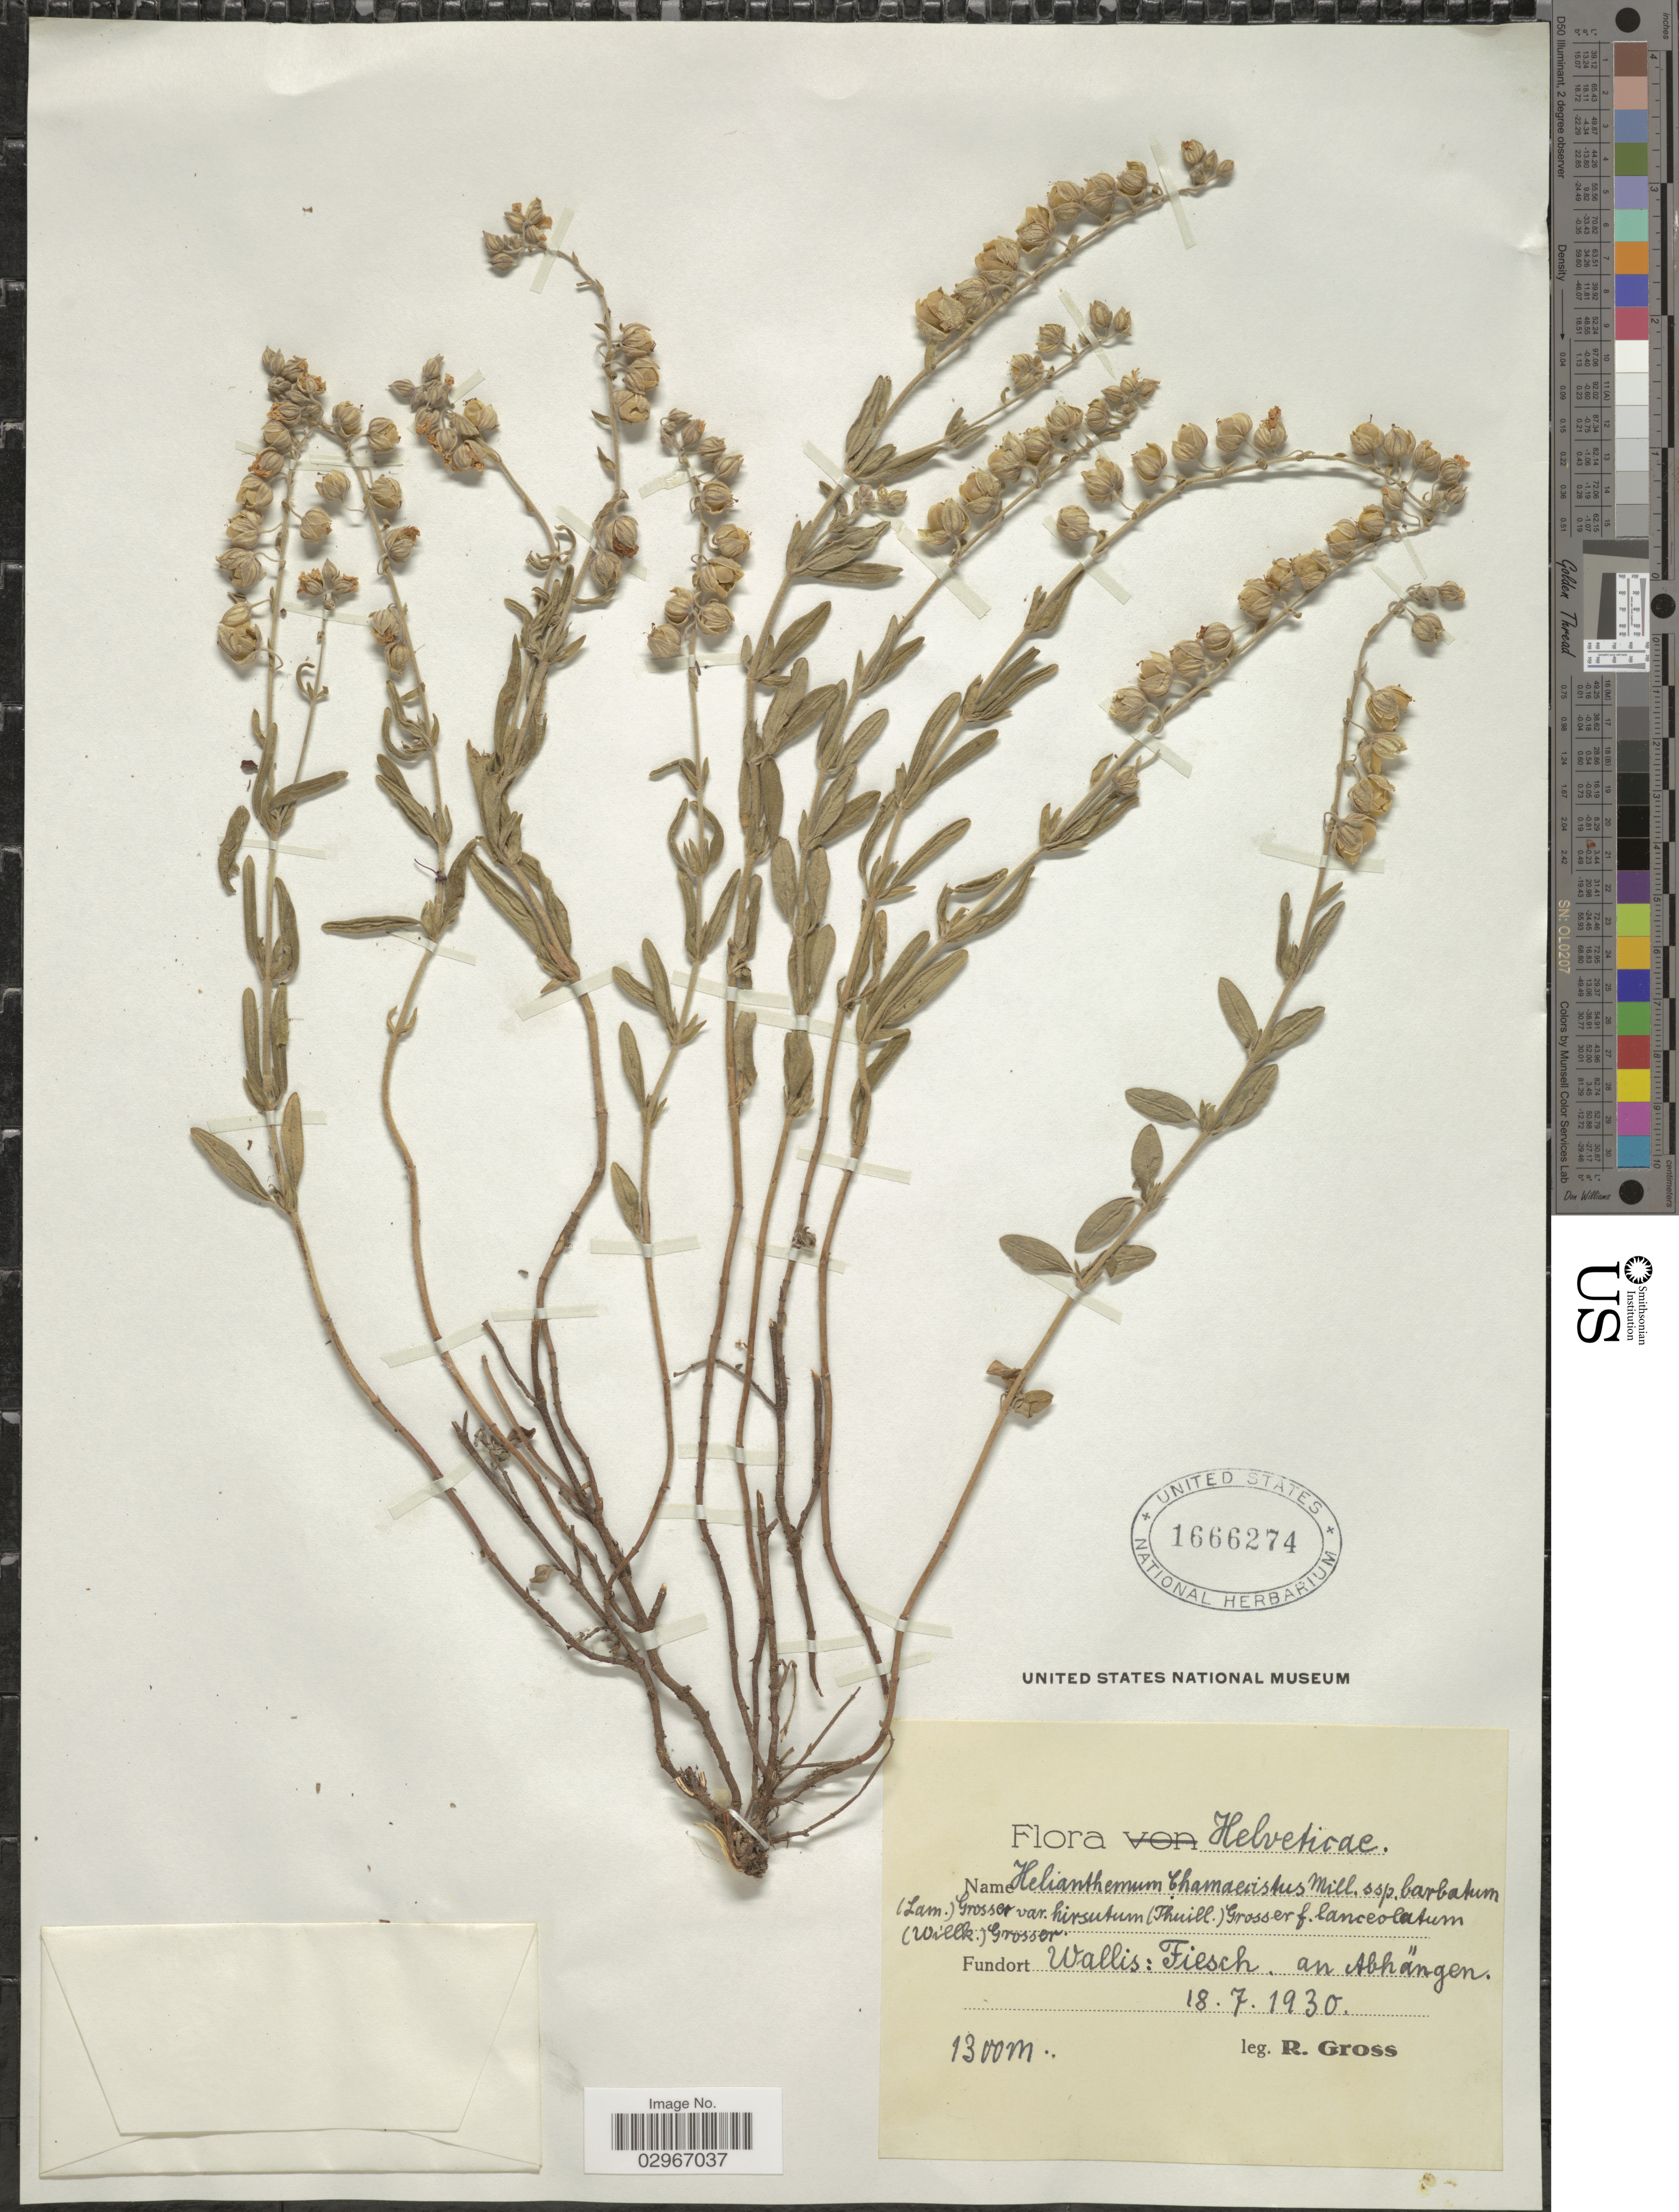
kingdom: Plantae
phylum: Tracheophyta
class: Magnoliopsida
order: Malvales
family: Cistaceae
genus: Helianthemum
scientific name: Helianthemum chamaecistus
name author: Mill.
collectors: R. Gross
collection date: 1930-07-18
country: Switzerland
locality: Helveticae. Wallis: Fiesch. an Abhängen.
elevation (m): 1300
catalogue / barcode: US 1666274